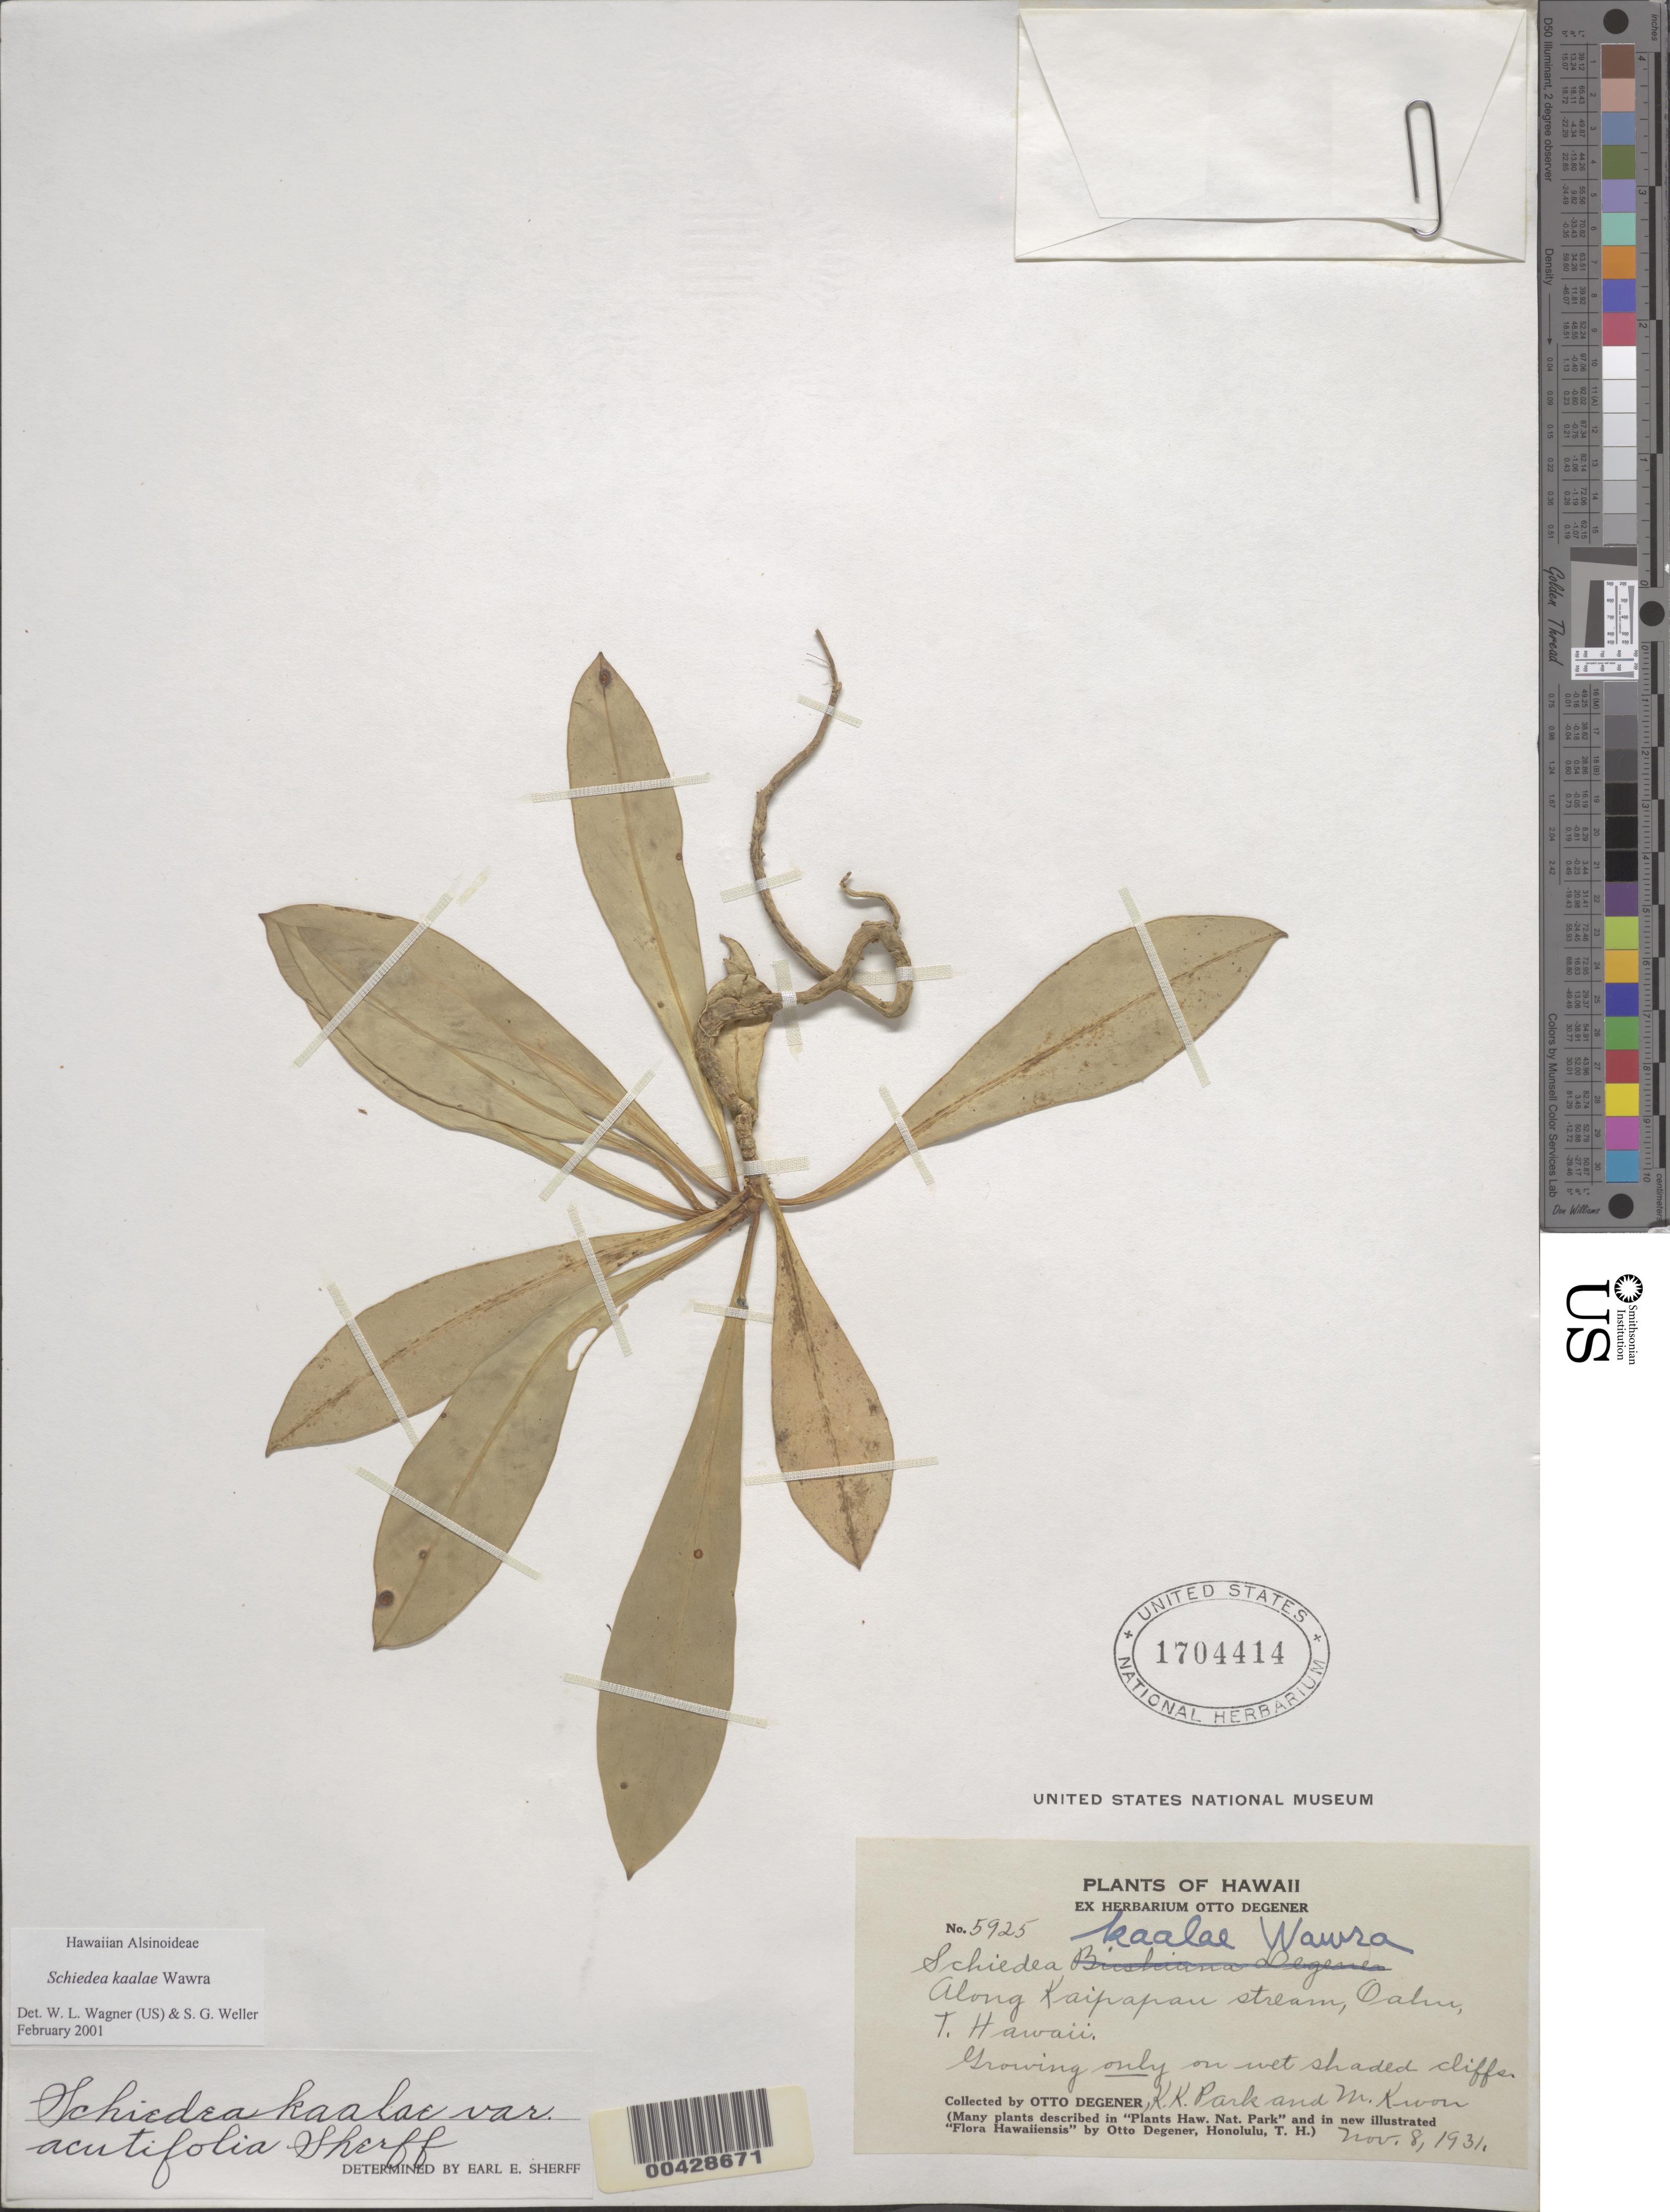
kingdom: Plantae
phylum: Tracheophyta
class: Magnoliopsida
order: Caryophyllales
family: Caryophyllaceae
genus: Schiedea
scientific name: Schiedea kaalae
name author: Wawra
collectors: O. Degener, K. Park & M. Kwon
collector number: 5925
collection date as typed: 8 Nov 1931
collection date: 1931-11-08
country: United States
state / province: Hawaii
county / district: Honolulu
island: Oahu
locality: along Kaipapau stream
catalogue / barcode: US 1704414